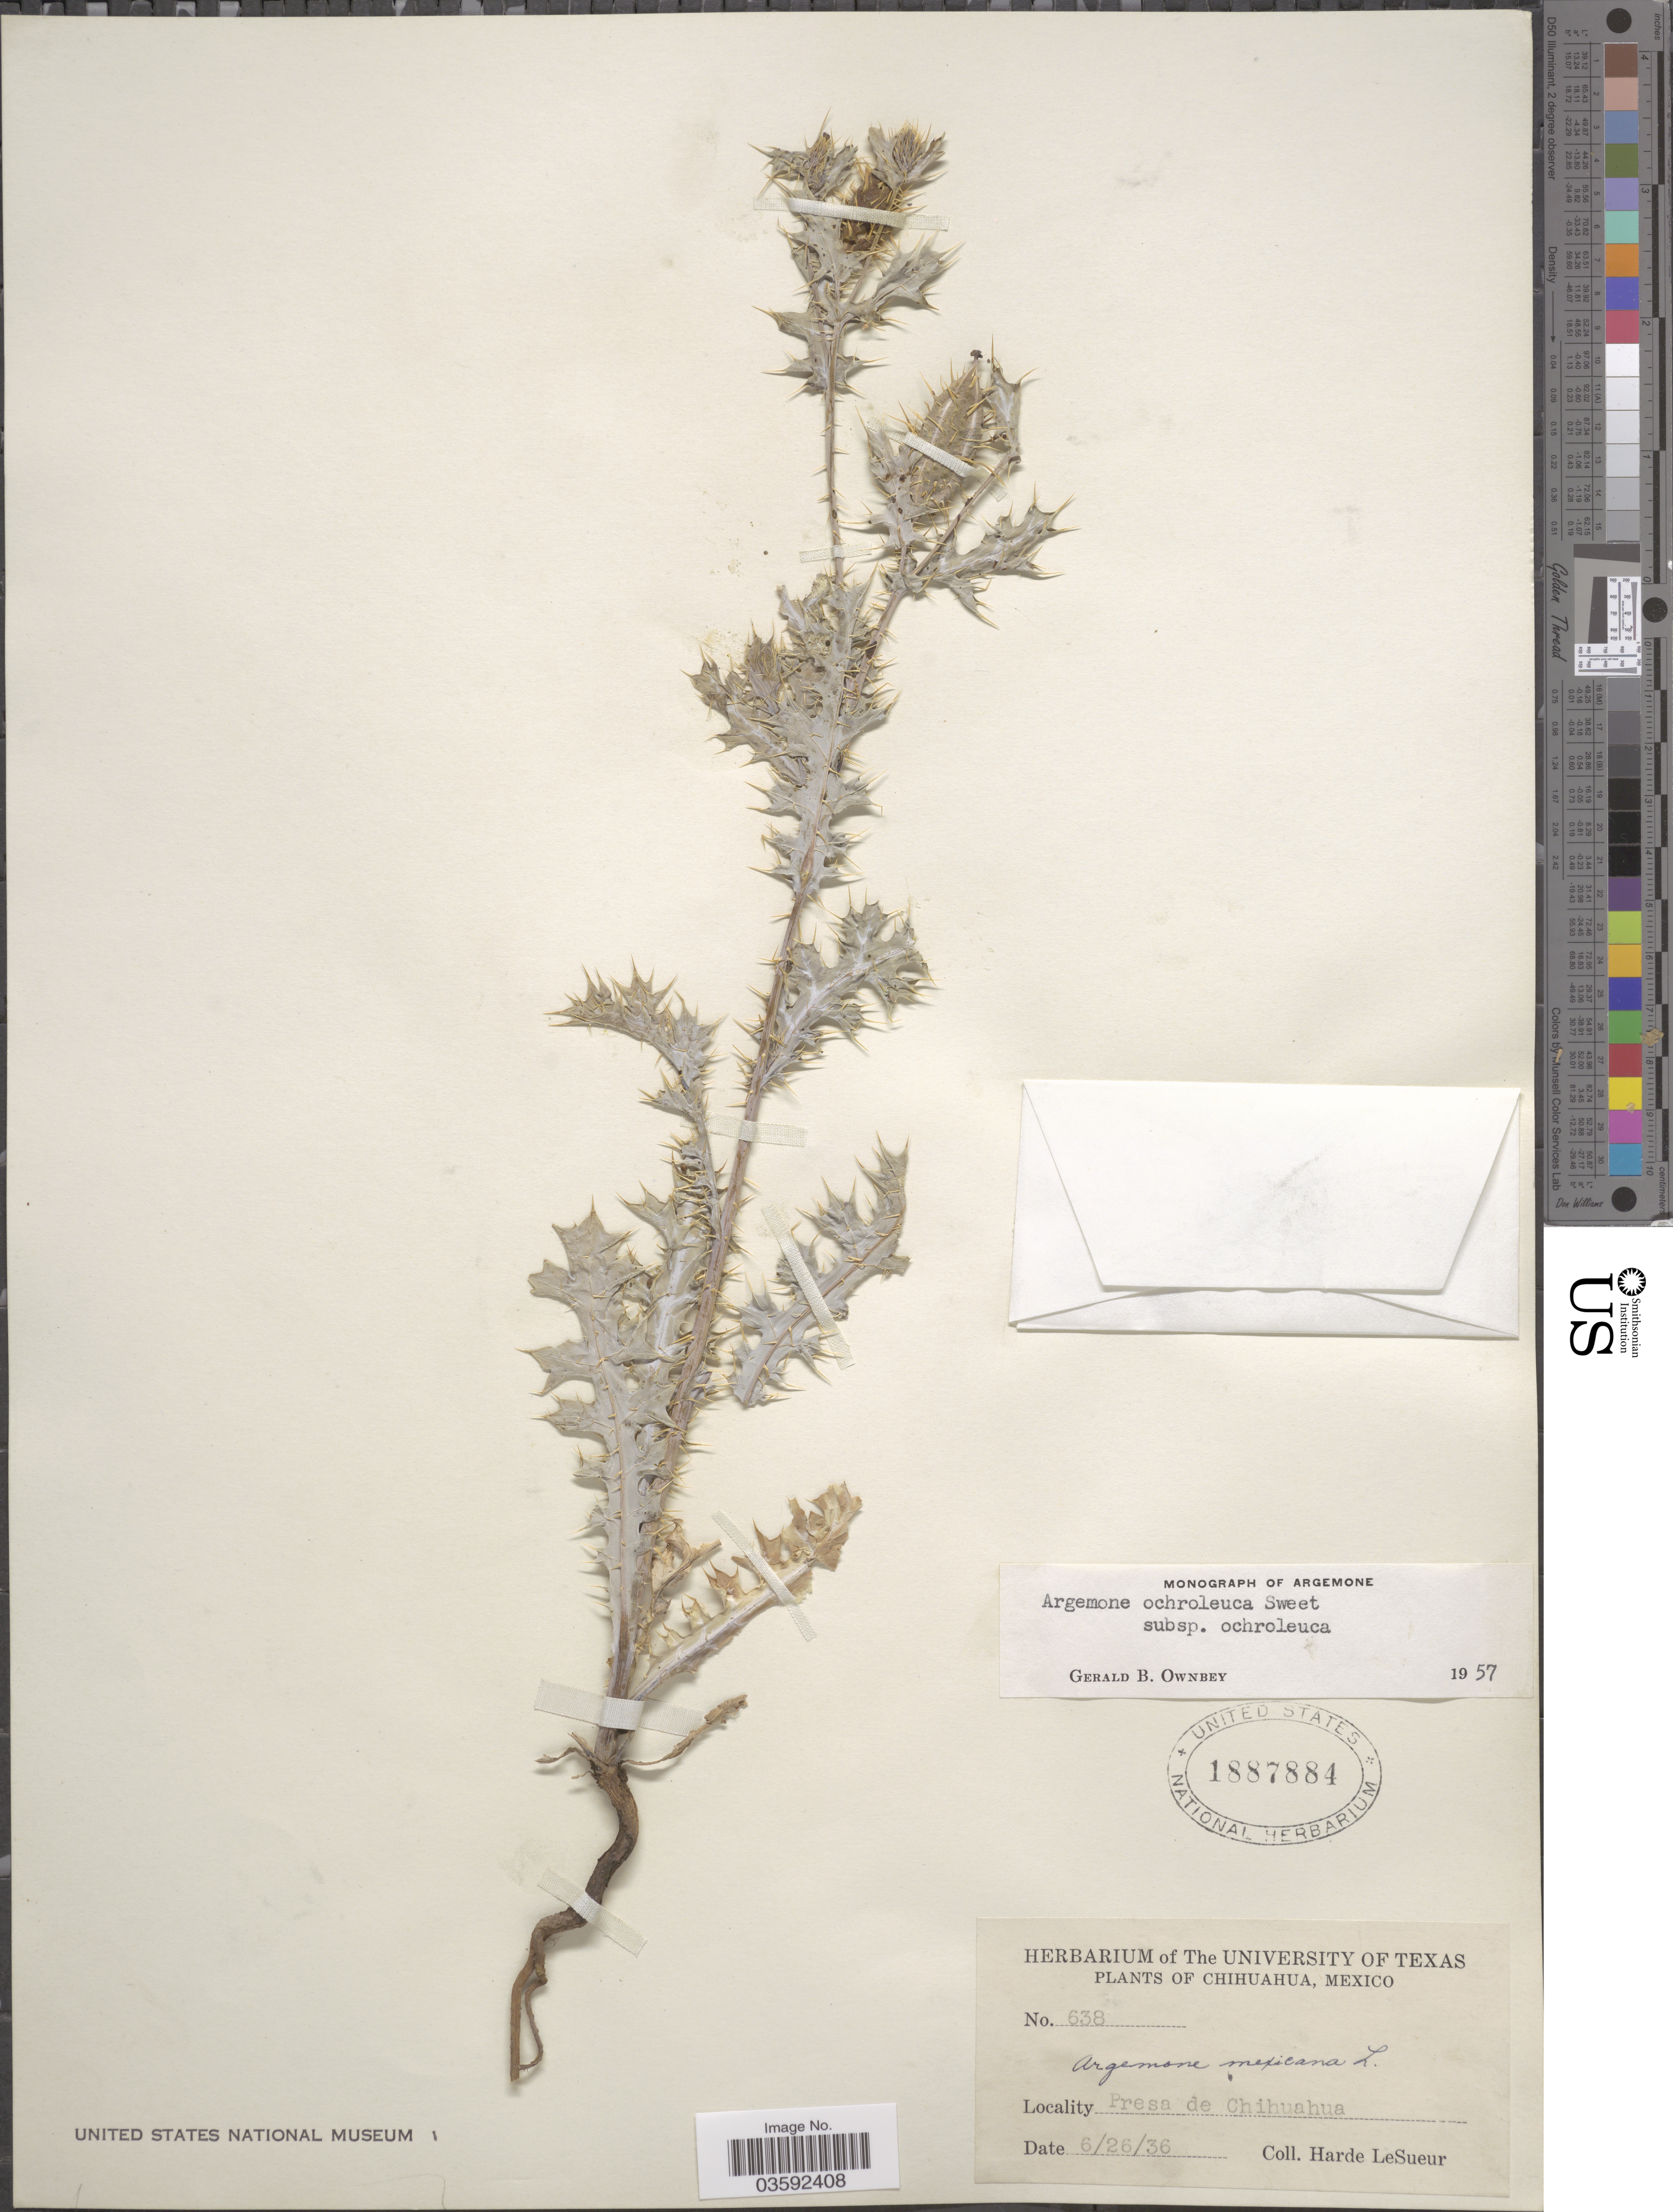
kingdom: Plantae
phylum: Tracheophyta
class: Magnoliopsida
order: Ranunculales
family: Papaveraceae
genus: Argemone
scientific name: Argemone ochroleuca subsp. ochroleuca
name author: Sweet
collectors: H. LeSueur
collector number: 638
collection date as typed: Transcribed d/m/y: 26/6/36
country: Mexico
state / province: Chihuahua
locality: Presa de Chihuahua.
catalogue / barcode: US 1887884